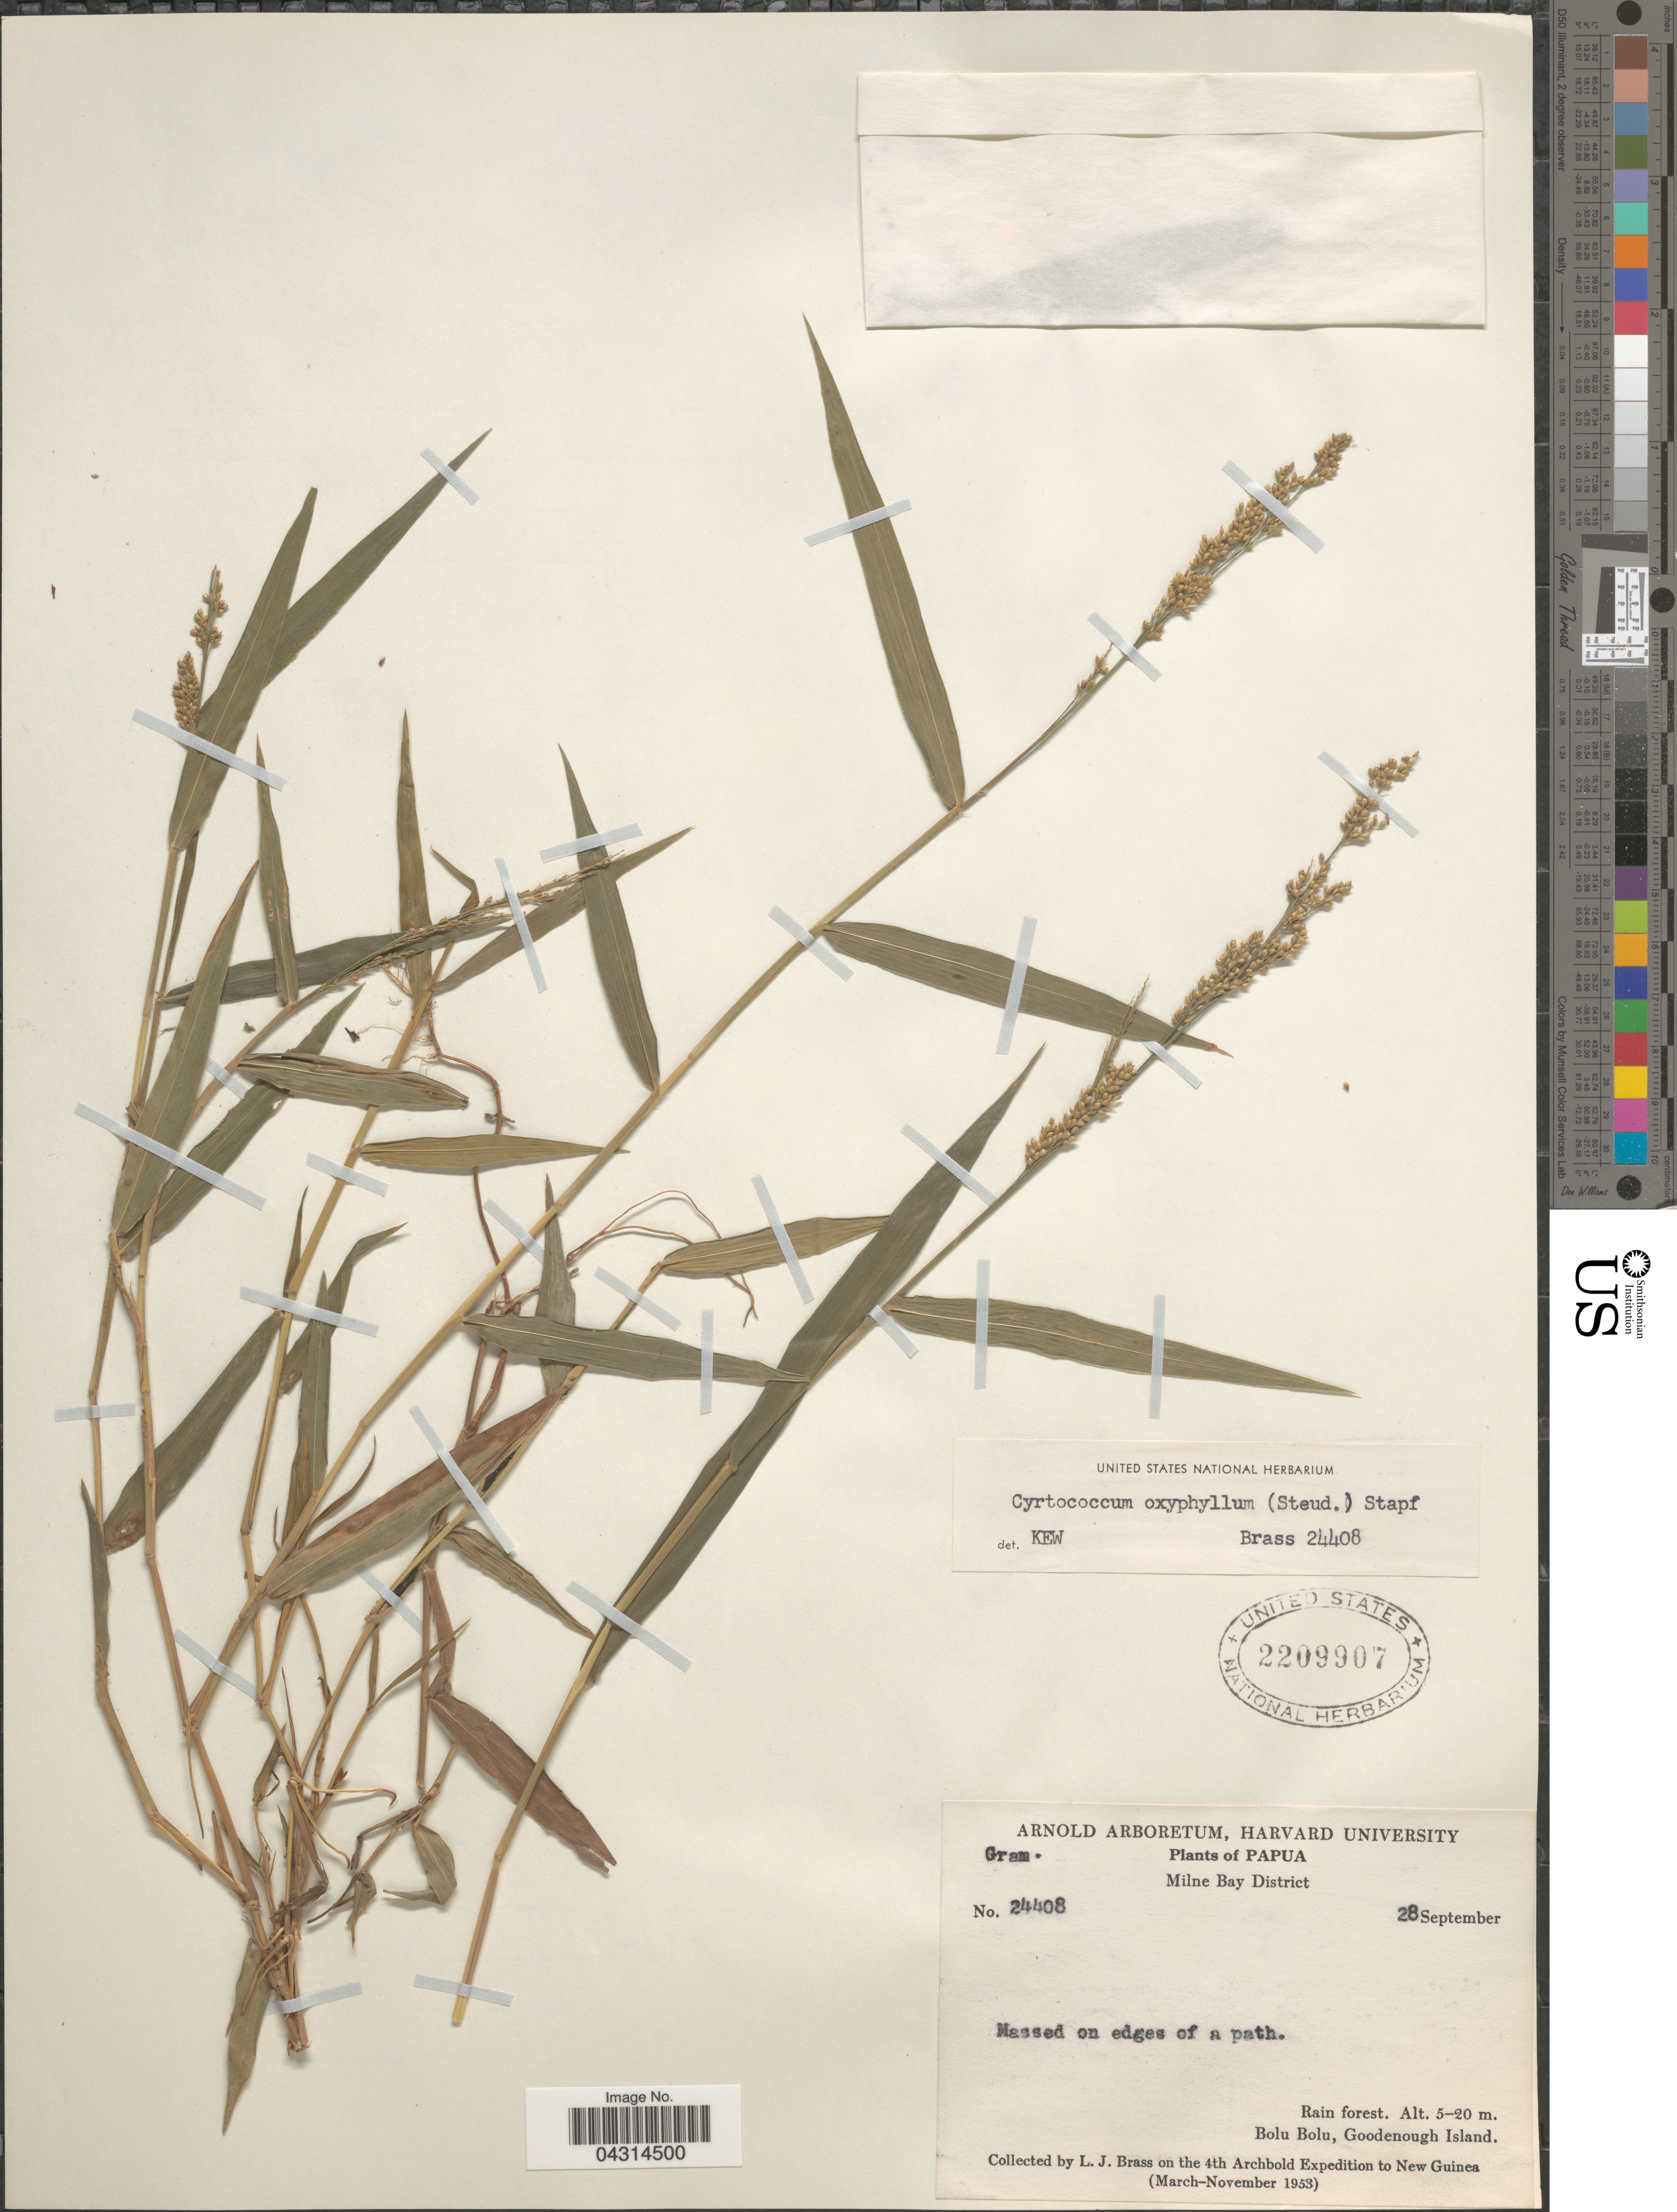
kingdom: Plantae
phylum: Tracheophyta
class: Liliopsida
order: Poales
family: Poaceae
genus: Cyrtococcum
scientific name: Cyrtococcum oxyphyllum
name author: (Steud.) Stapf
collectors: L. J. Brass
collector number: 24408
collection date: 1953-09-28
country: Papua New Guinea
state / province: Milne Bay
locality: Milne Bay District. Massed on edges of a path. Rain forest. Bolu Bolu, Goodenough Island. The 4th Archbold Expedition to New Guinea.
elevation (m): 5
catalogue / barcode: US 2209907